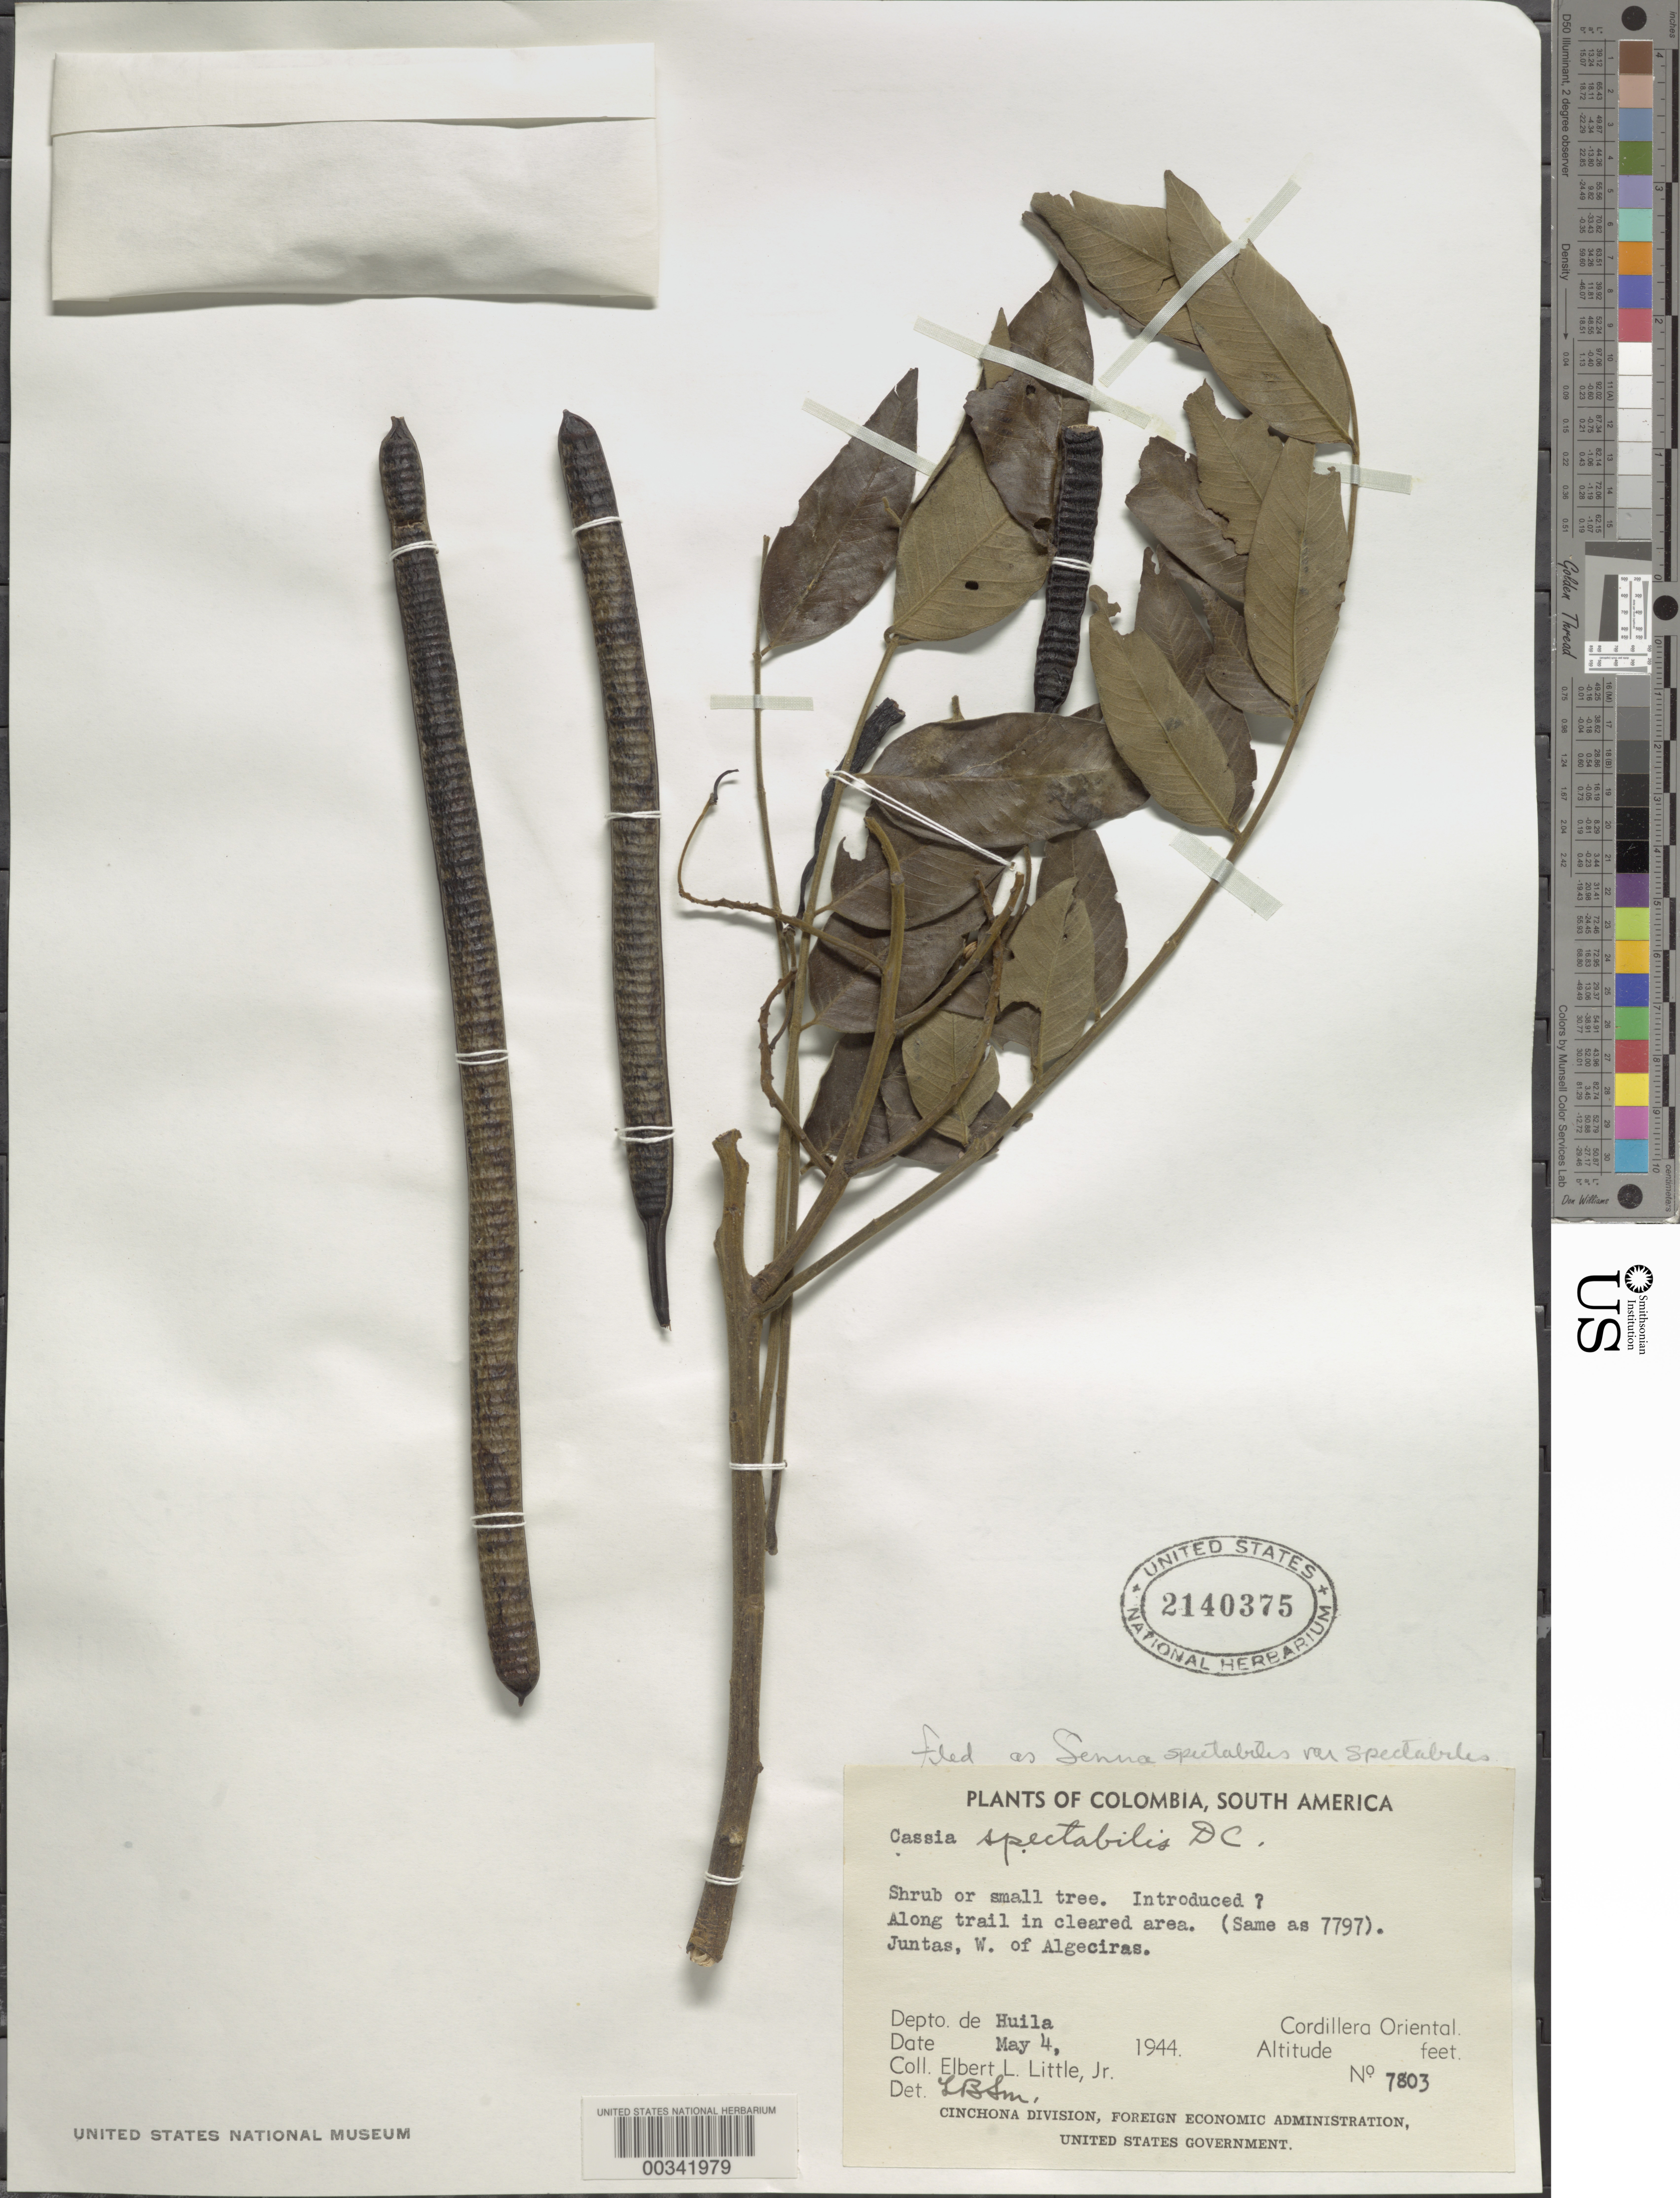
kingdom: Plantae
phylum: Tracheophyta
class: Magnoliopsida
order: Fabales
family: Fabaceae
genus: Senna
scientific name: Senna spectabilis var. spectabilis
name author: (DC.) H.S. Irwin & Barneby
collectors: E. L. Little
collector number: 7803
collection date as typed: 04 May 1944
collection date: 1944-05-04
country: Colombia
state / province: Huila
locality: Juntas, W of Algeciras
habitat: Along trail in cleared area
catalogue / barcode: US 2140375